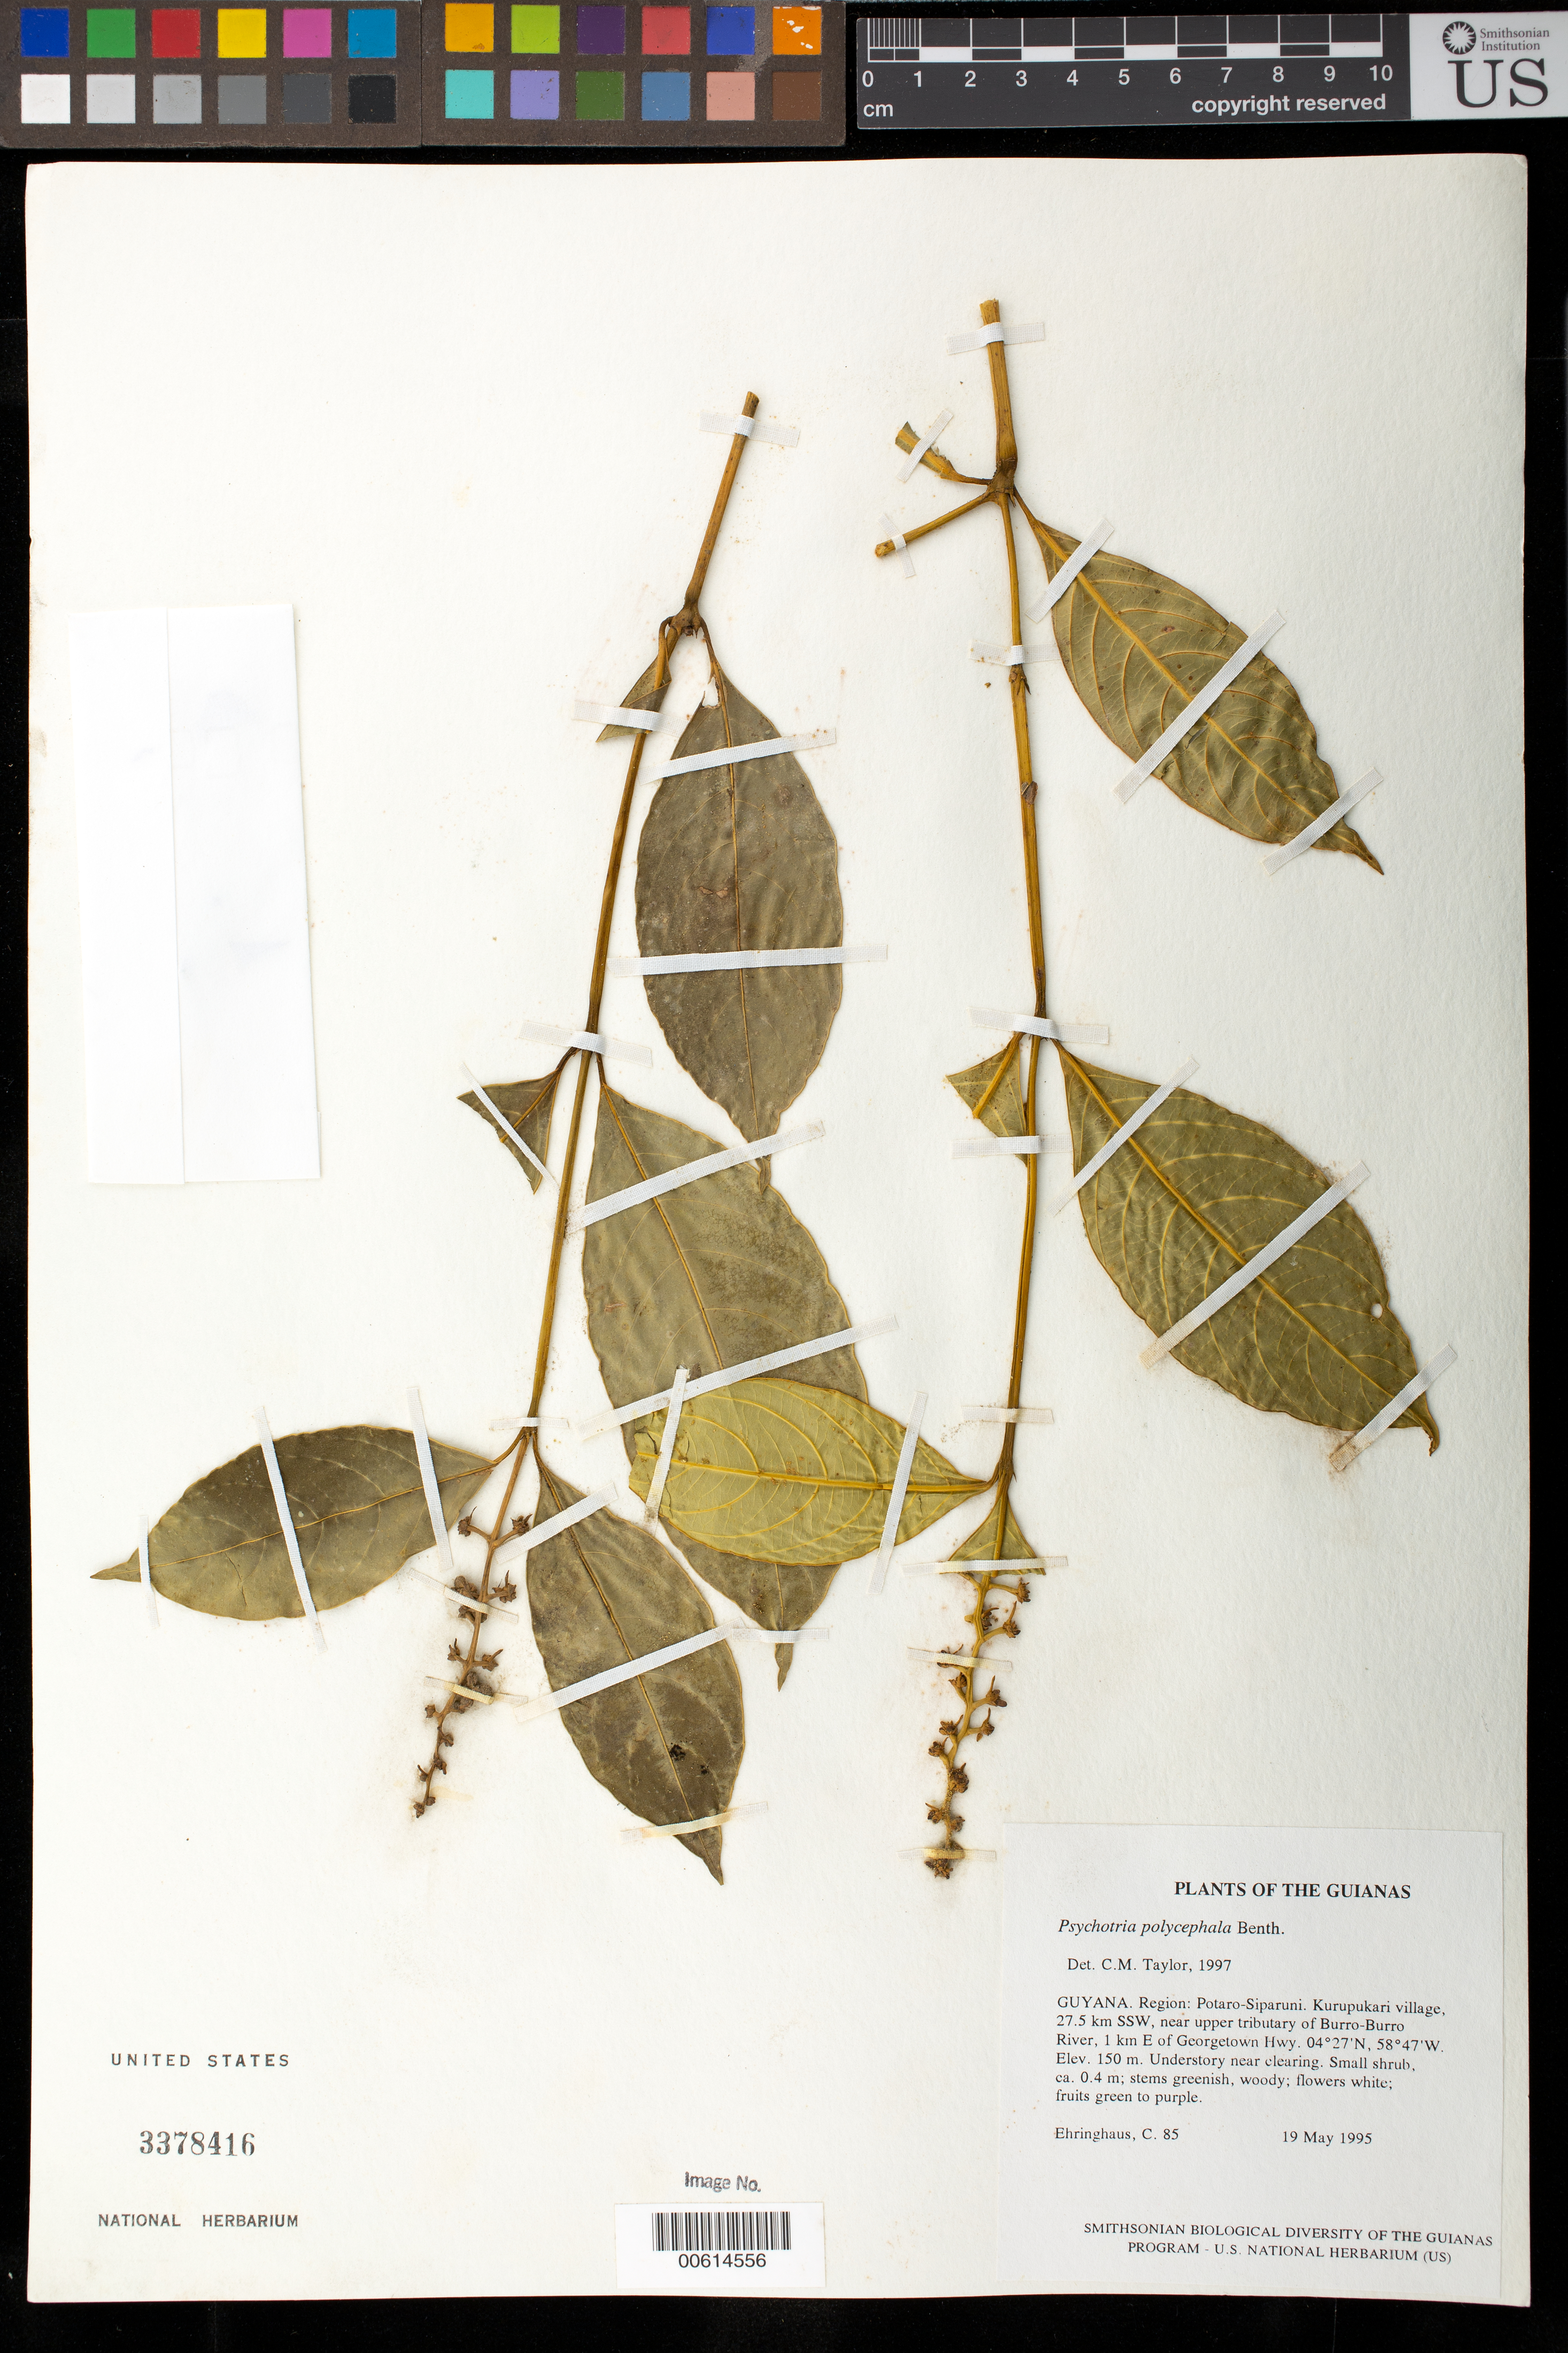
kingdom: Plantae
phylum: Tracheophyta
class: Magnoliopsida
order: Gentianales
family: Rubiaceae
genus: Palicourea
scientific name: Palicourea polycephala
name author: (Benth.) Delprete & J.H. Kirkbr.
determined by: Kirkbride, J. H., Jr.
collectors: C. Ehringhaus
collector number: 85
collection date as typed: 19 May 1995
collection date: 1995-05-19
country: Guyana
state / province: Potaro-Siparuni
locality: Kurupukari village, 27.5 km SSW, near upper tributary of Burro-Burro River, 1 km E of Georgetown Hwy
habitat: Understory near clearing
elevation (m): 150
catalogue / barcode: US 3378416